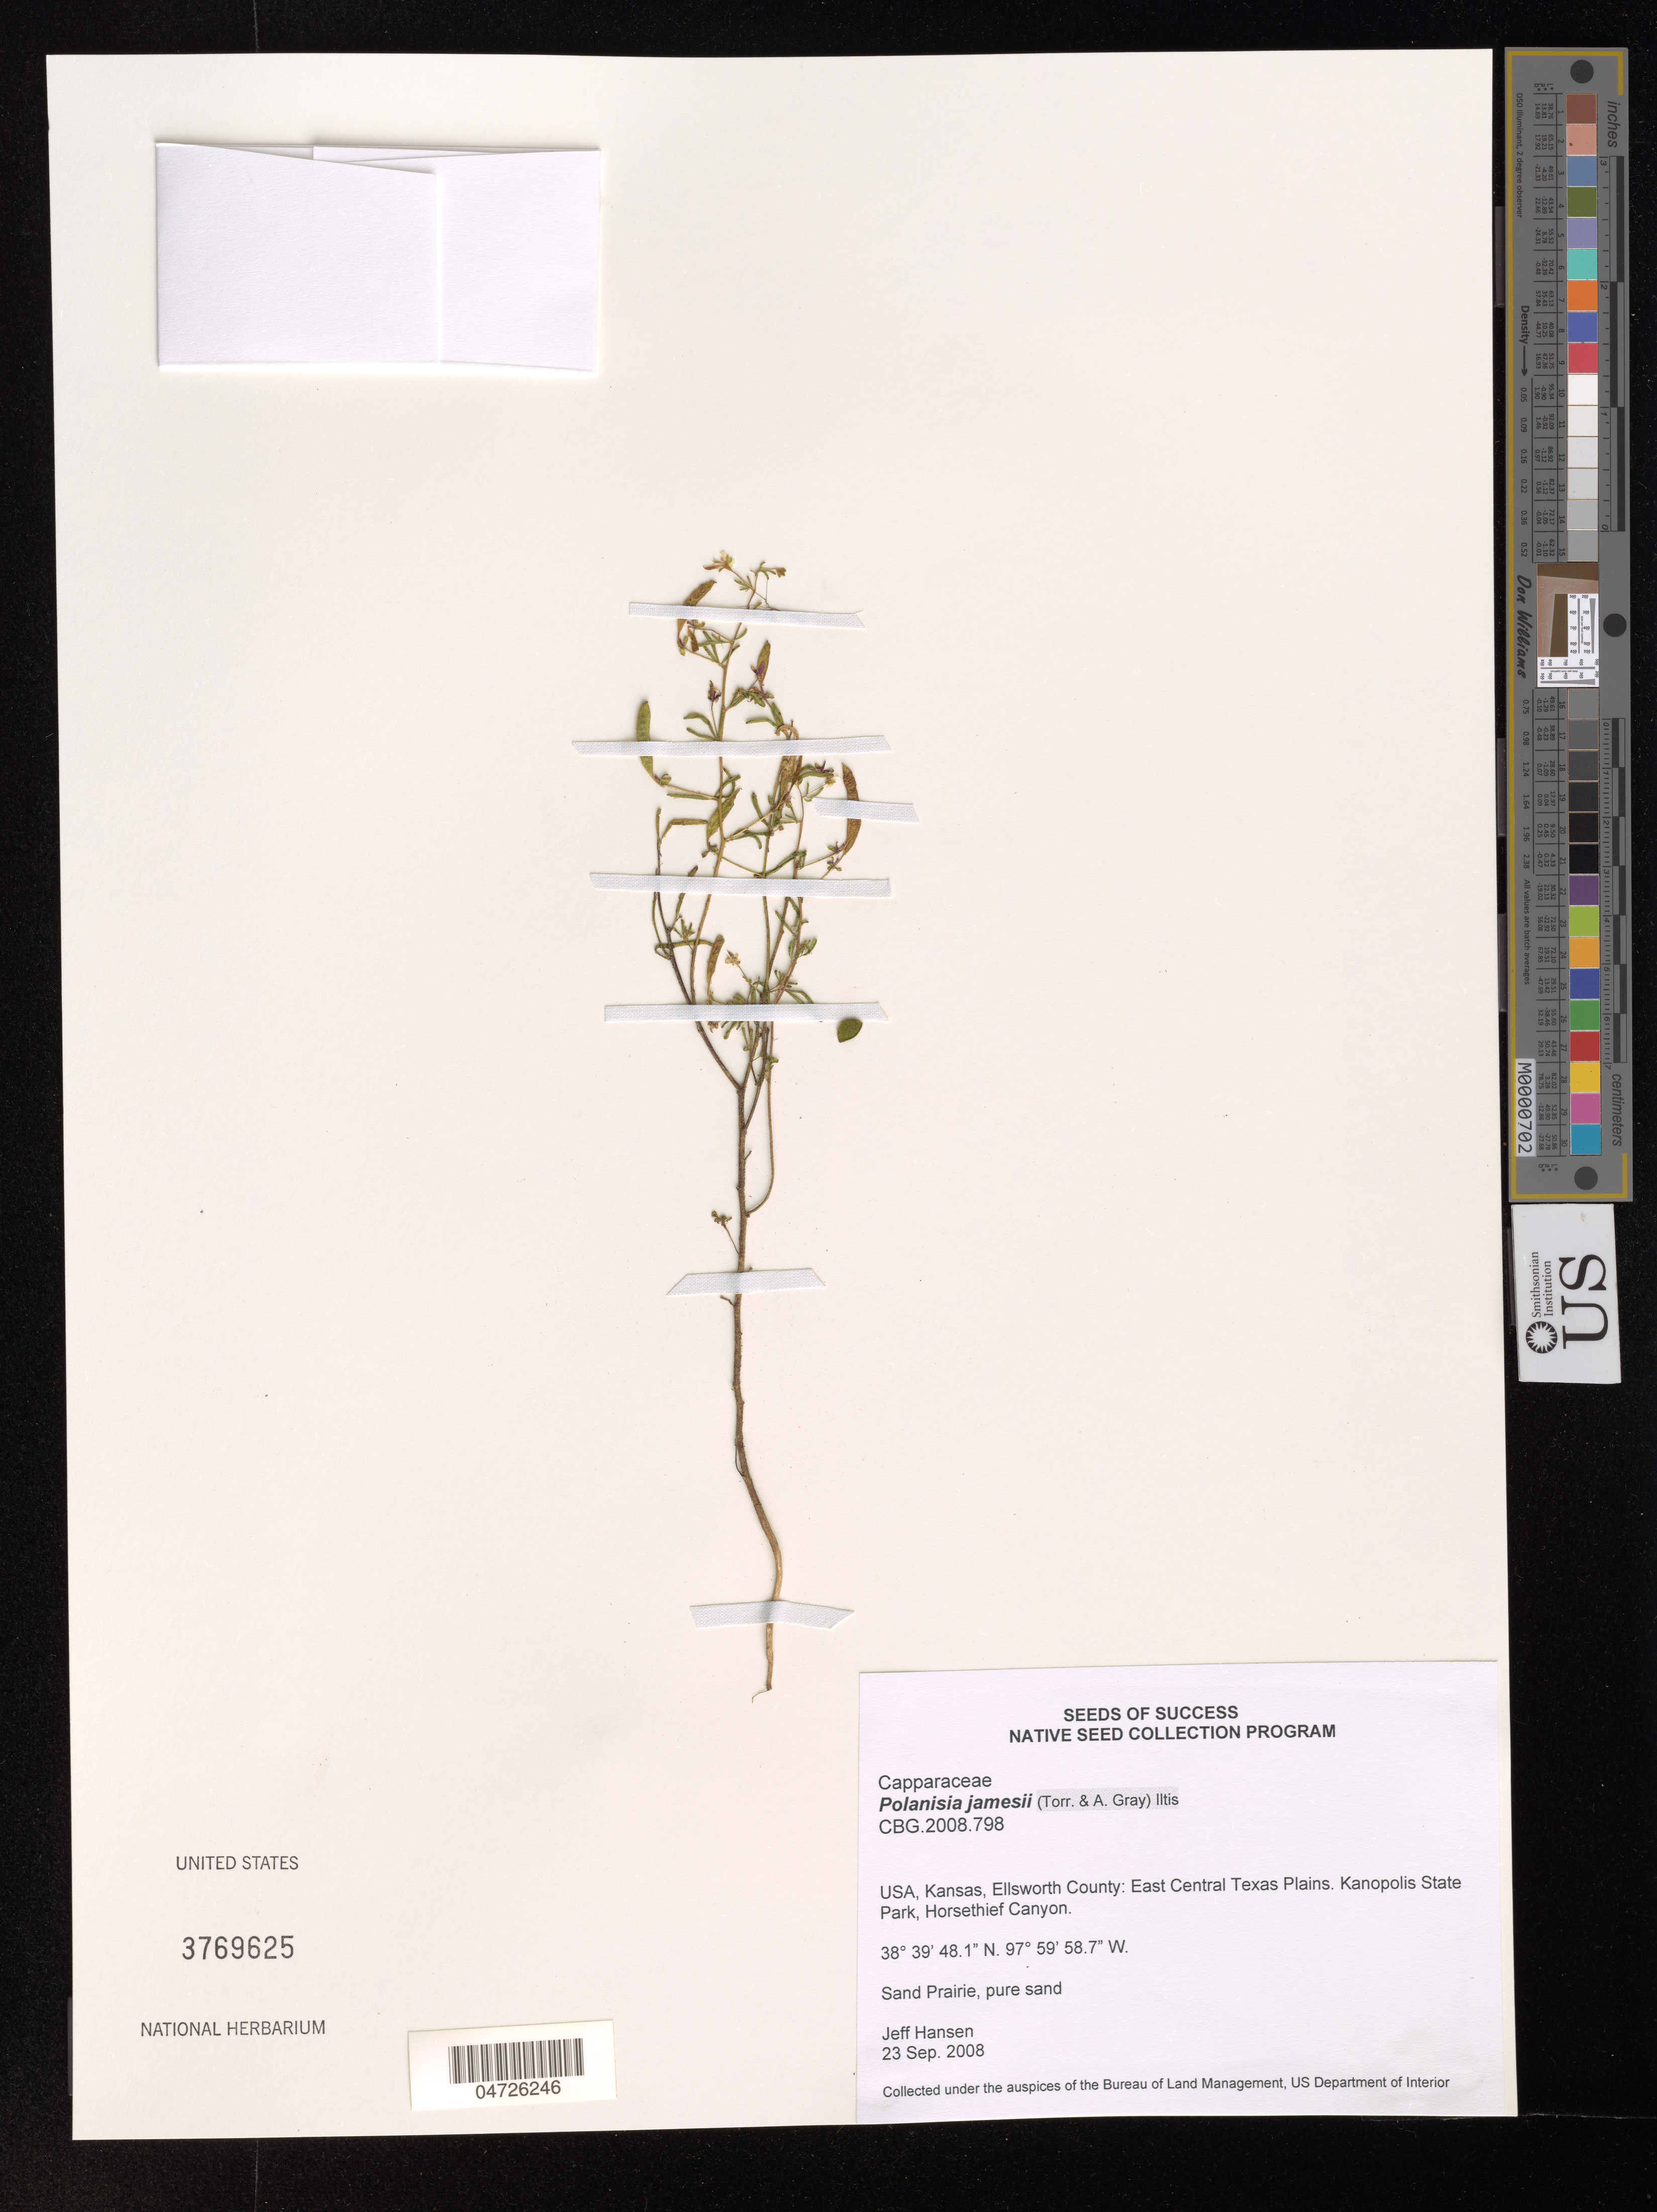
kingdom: Plantae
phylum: Tracheophyta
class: Magnoliopsida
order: Brassicales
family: Cleomaceae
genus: Polanisia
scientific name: Polanisia jamesii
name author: (Torr. & A. Gray) Iltis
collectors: J. Hansen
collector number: CBG.2008.798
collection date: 2008-09-23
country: United States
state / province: Kansas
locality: Ellsworth County: East Central Texas Plains. Kanopolis State Park, Horsethief Canyon.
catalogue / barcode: US 3769625